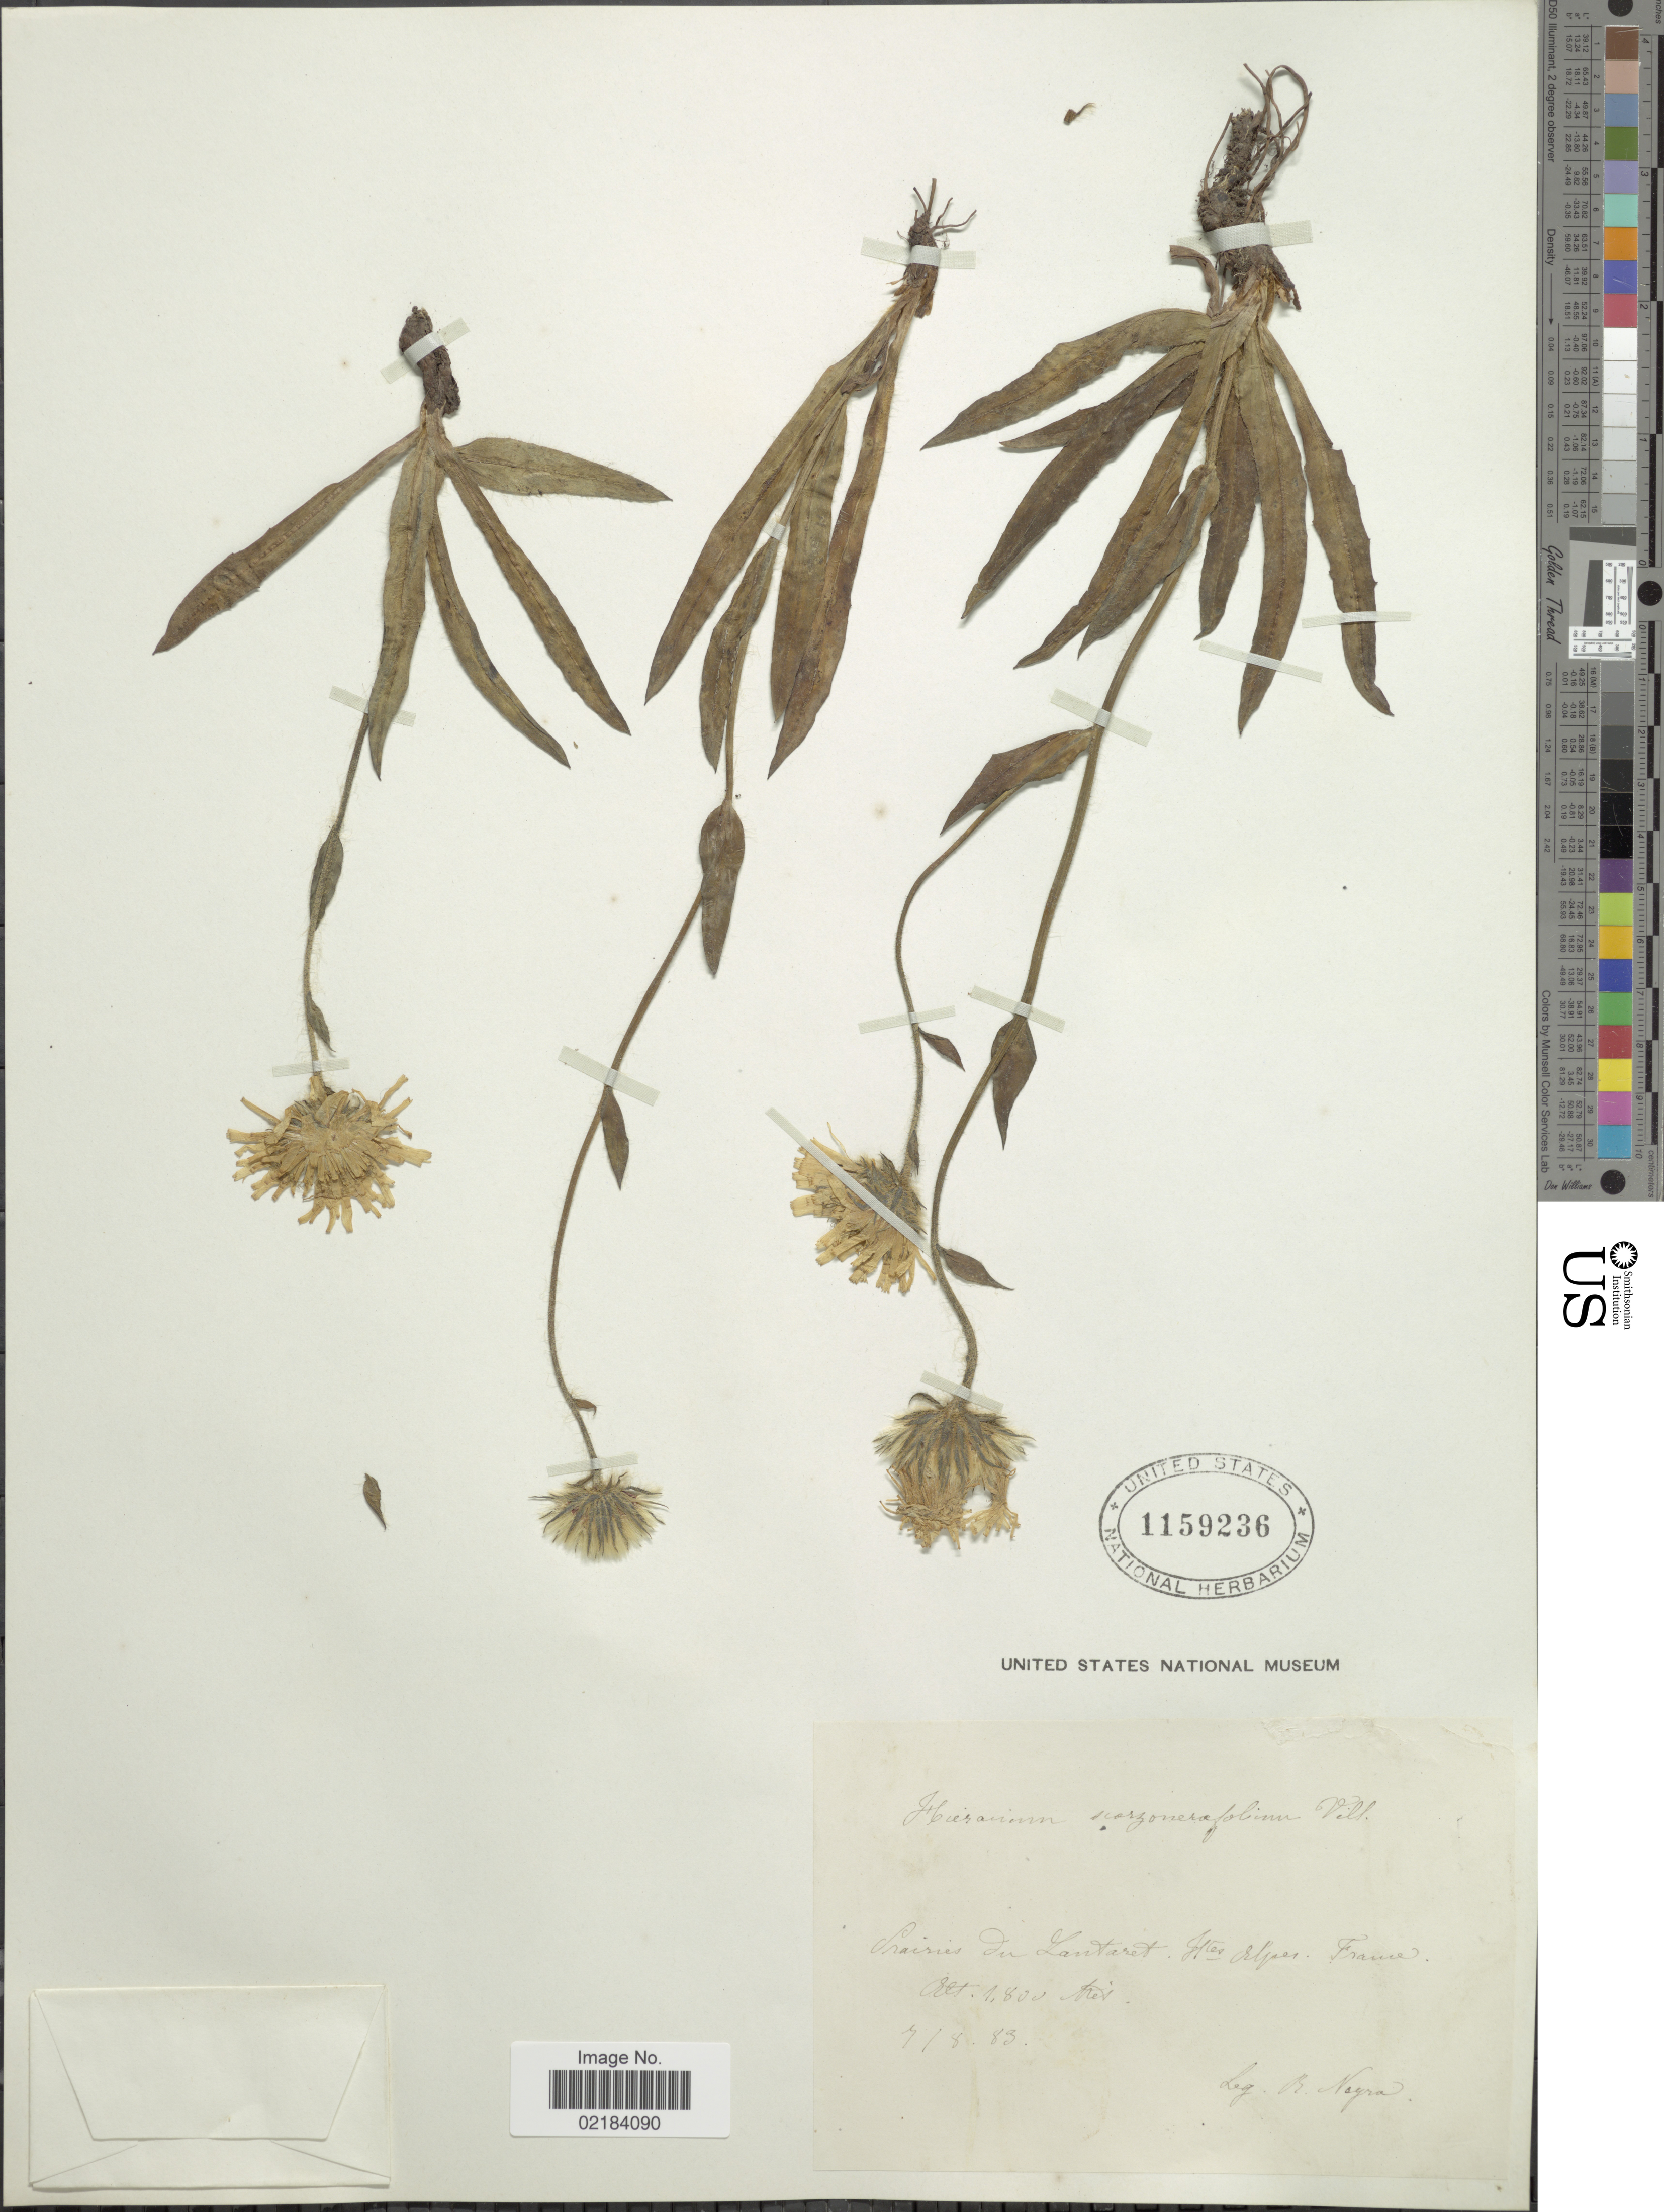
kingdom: Plantae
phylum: Tracheophyta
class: Magnoliopsida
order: Asterales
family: Asteraceae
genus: Hieracium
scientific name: Hieracium scorzonerifolium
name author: Vill.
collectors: R. Neyra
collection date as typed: Transcribed d/m/y: 7/8/83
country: France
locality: Prairie du Lautaret Htes Alpes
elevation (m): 1800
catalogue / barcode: US 1159236